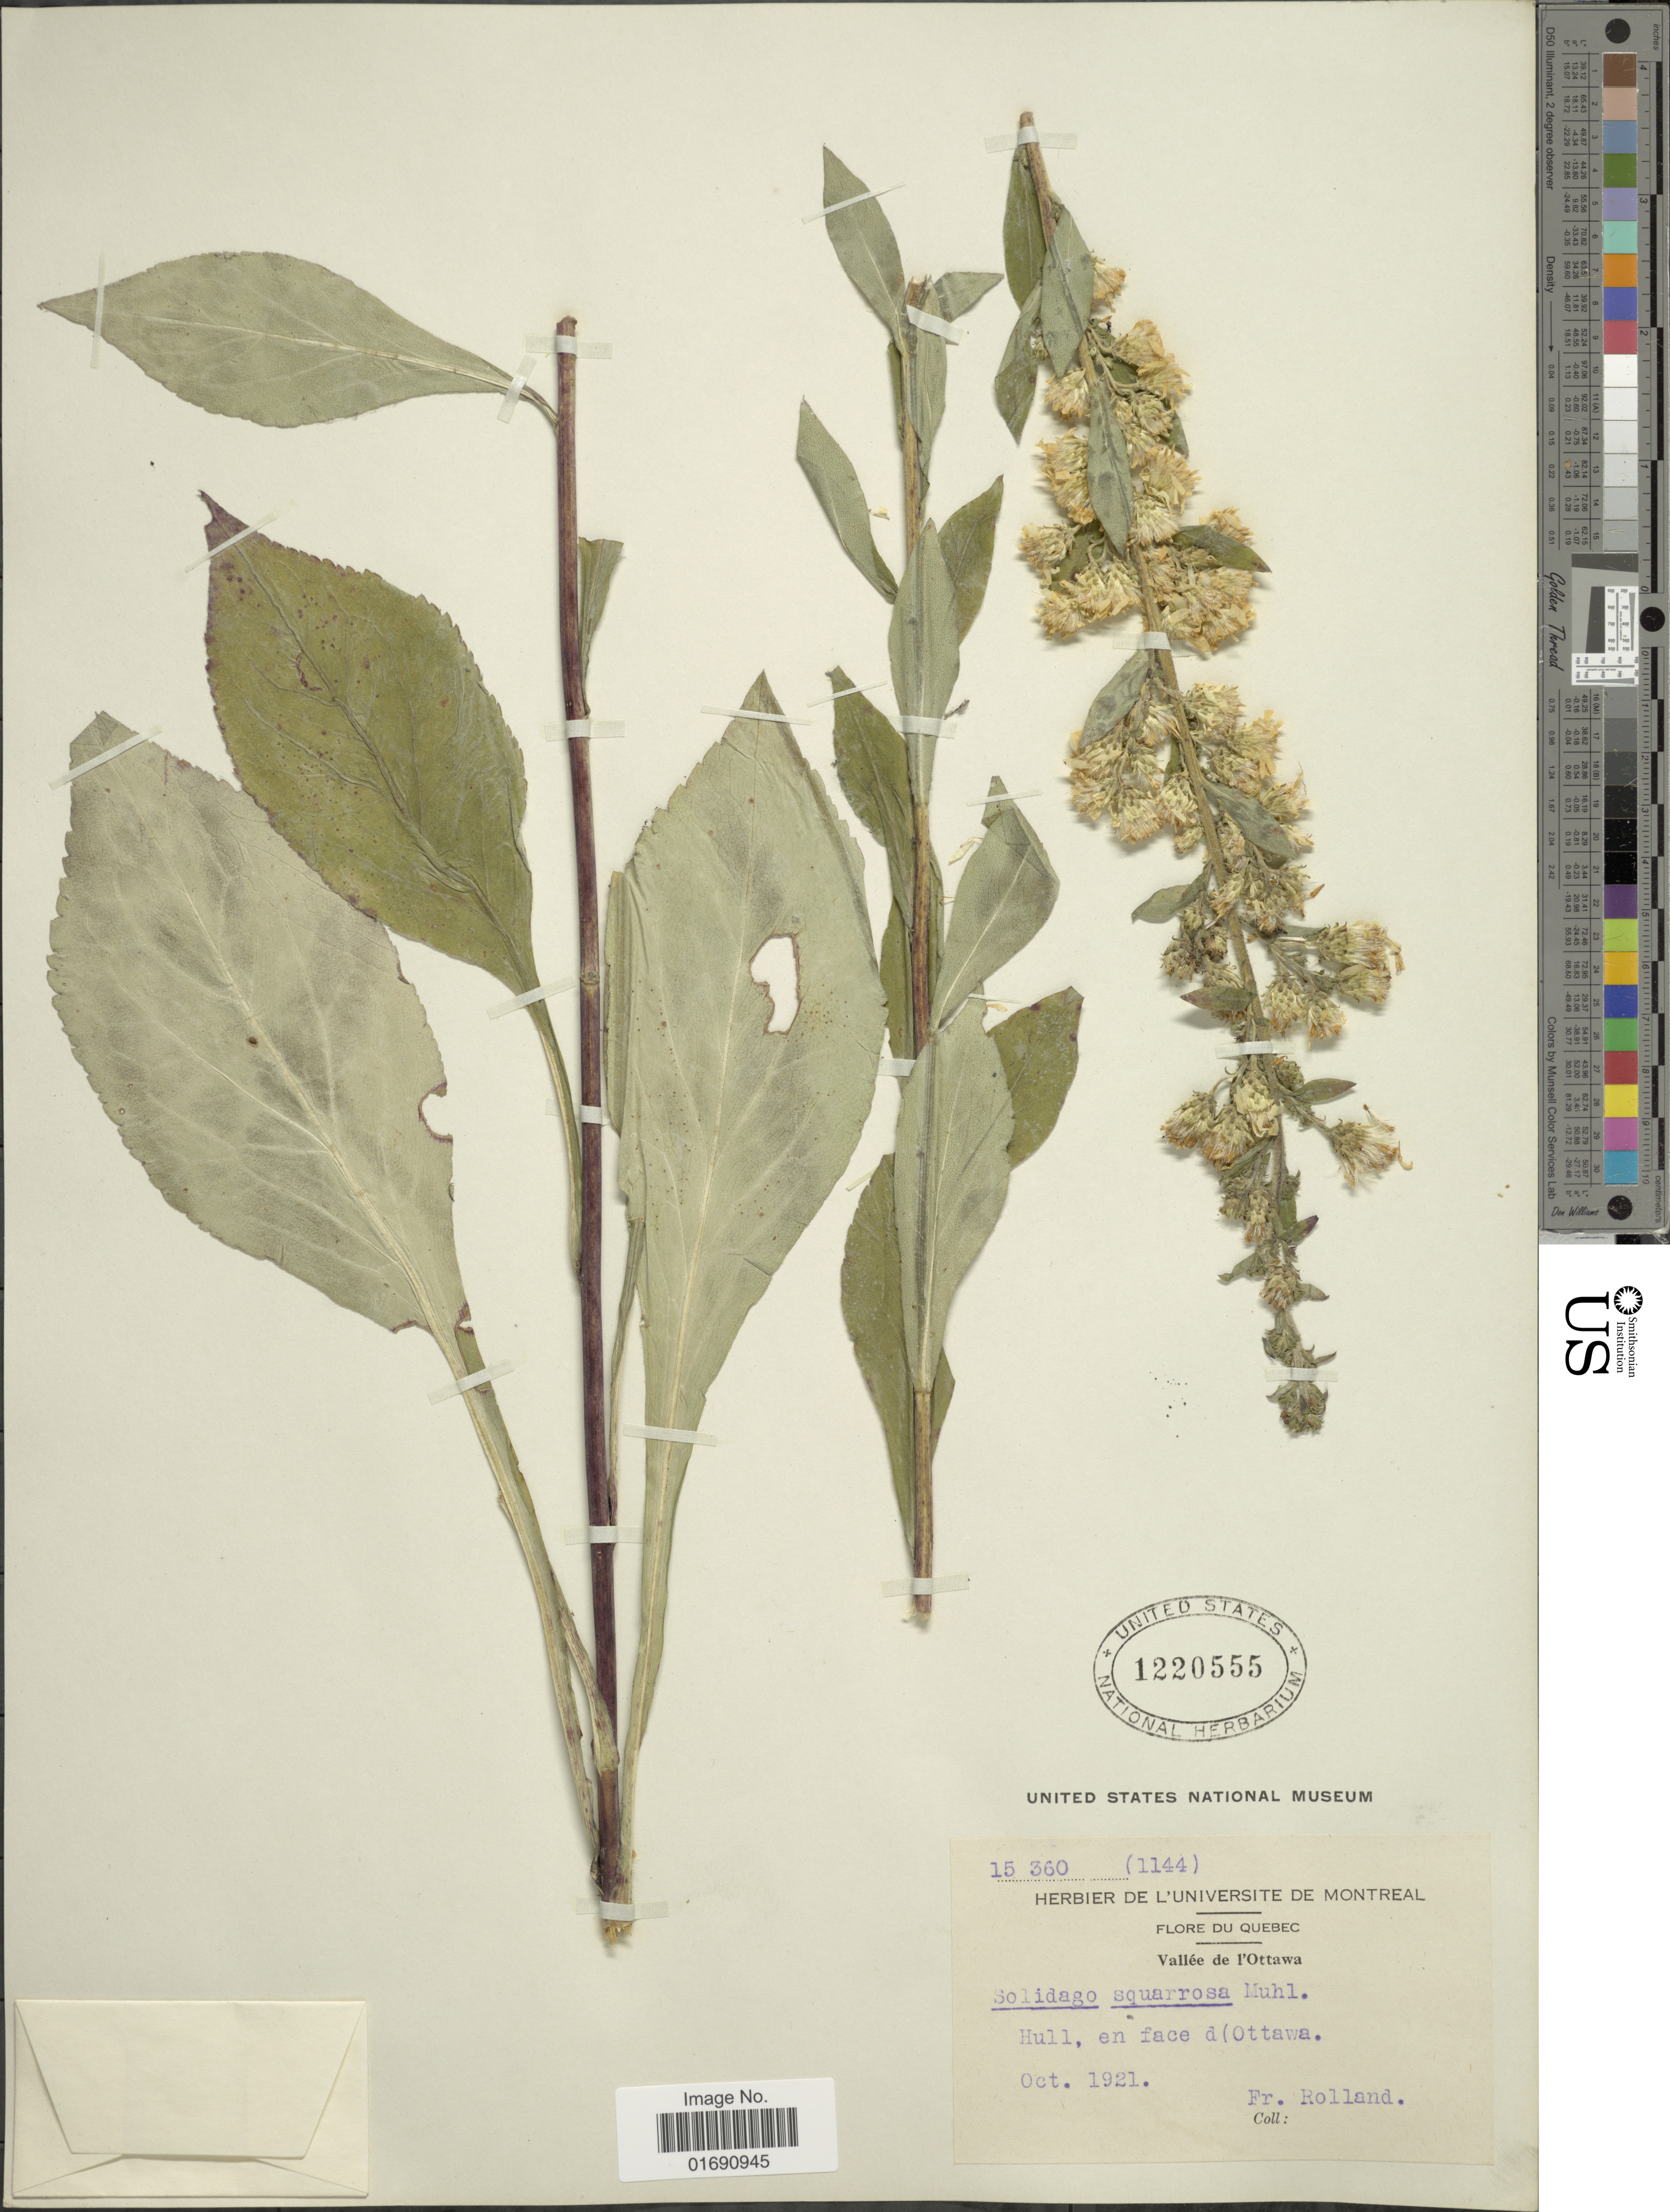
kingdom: Plantae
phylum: Tracheophyta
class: Magnoliopsida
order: Asterales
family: Asteraceae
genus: Solidago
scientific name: Solidago squarrosa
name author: Muhl.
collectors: B. Rolland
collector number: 15360 (1144)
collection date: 1921-10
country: Canada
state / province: Quebec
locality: Vallé de l'Ottawa, Hull, en face d (Otawwa.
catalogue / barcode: US 1220555